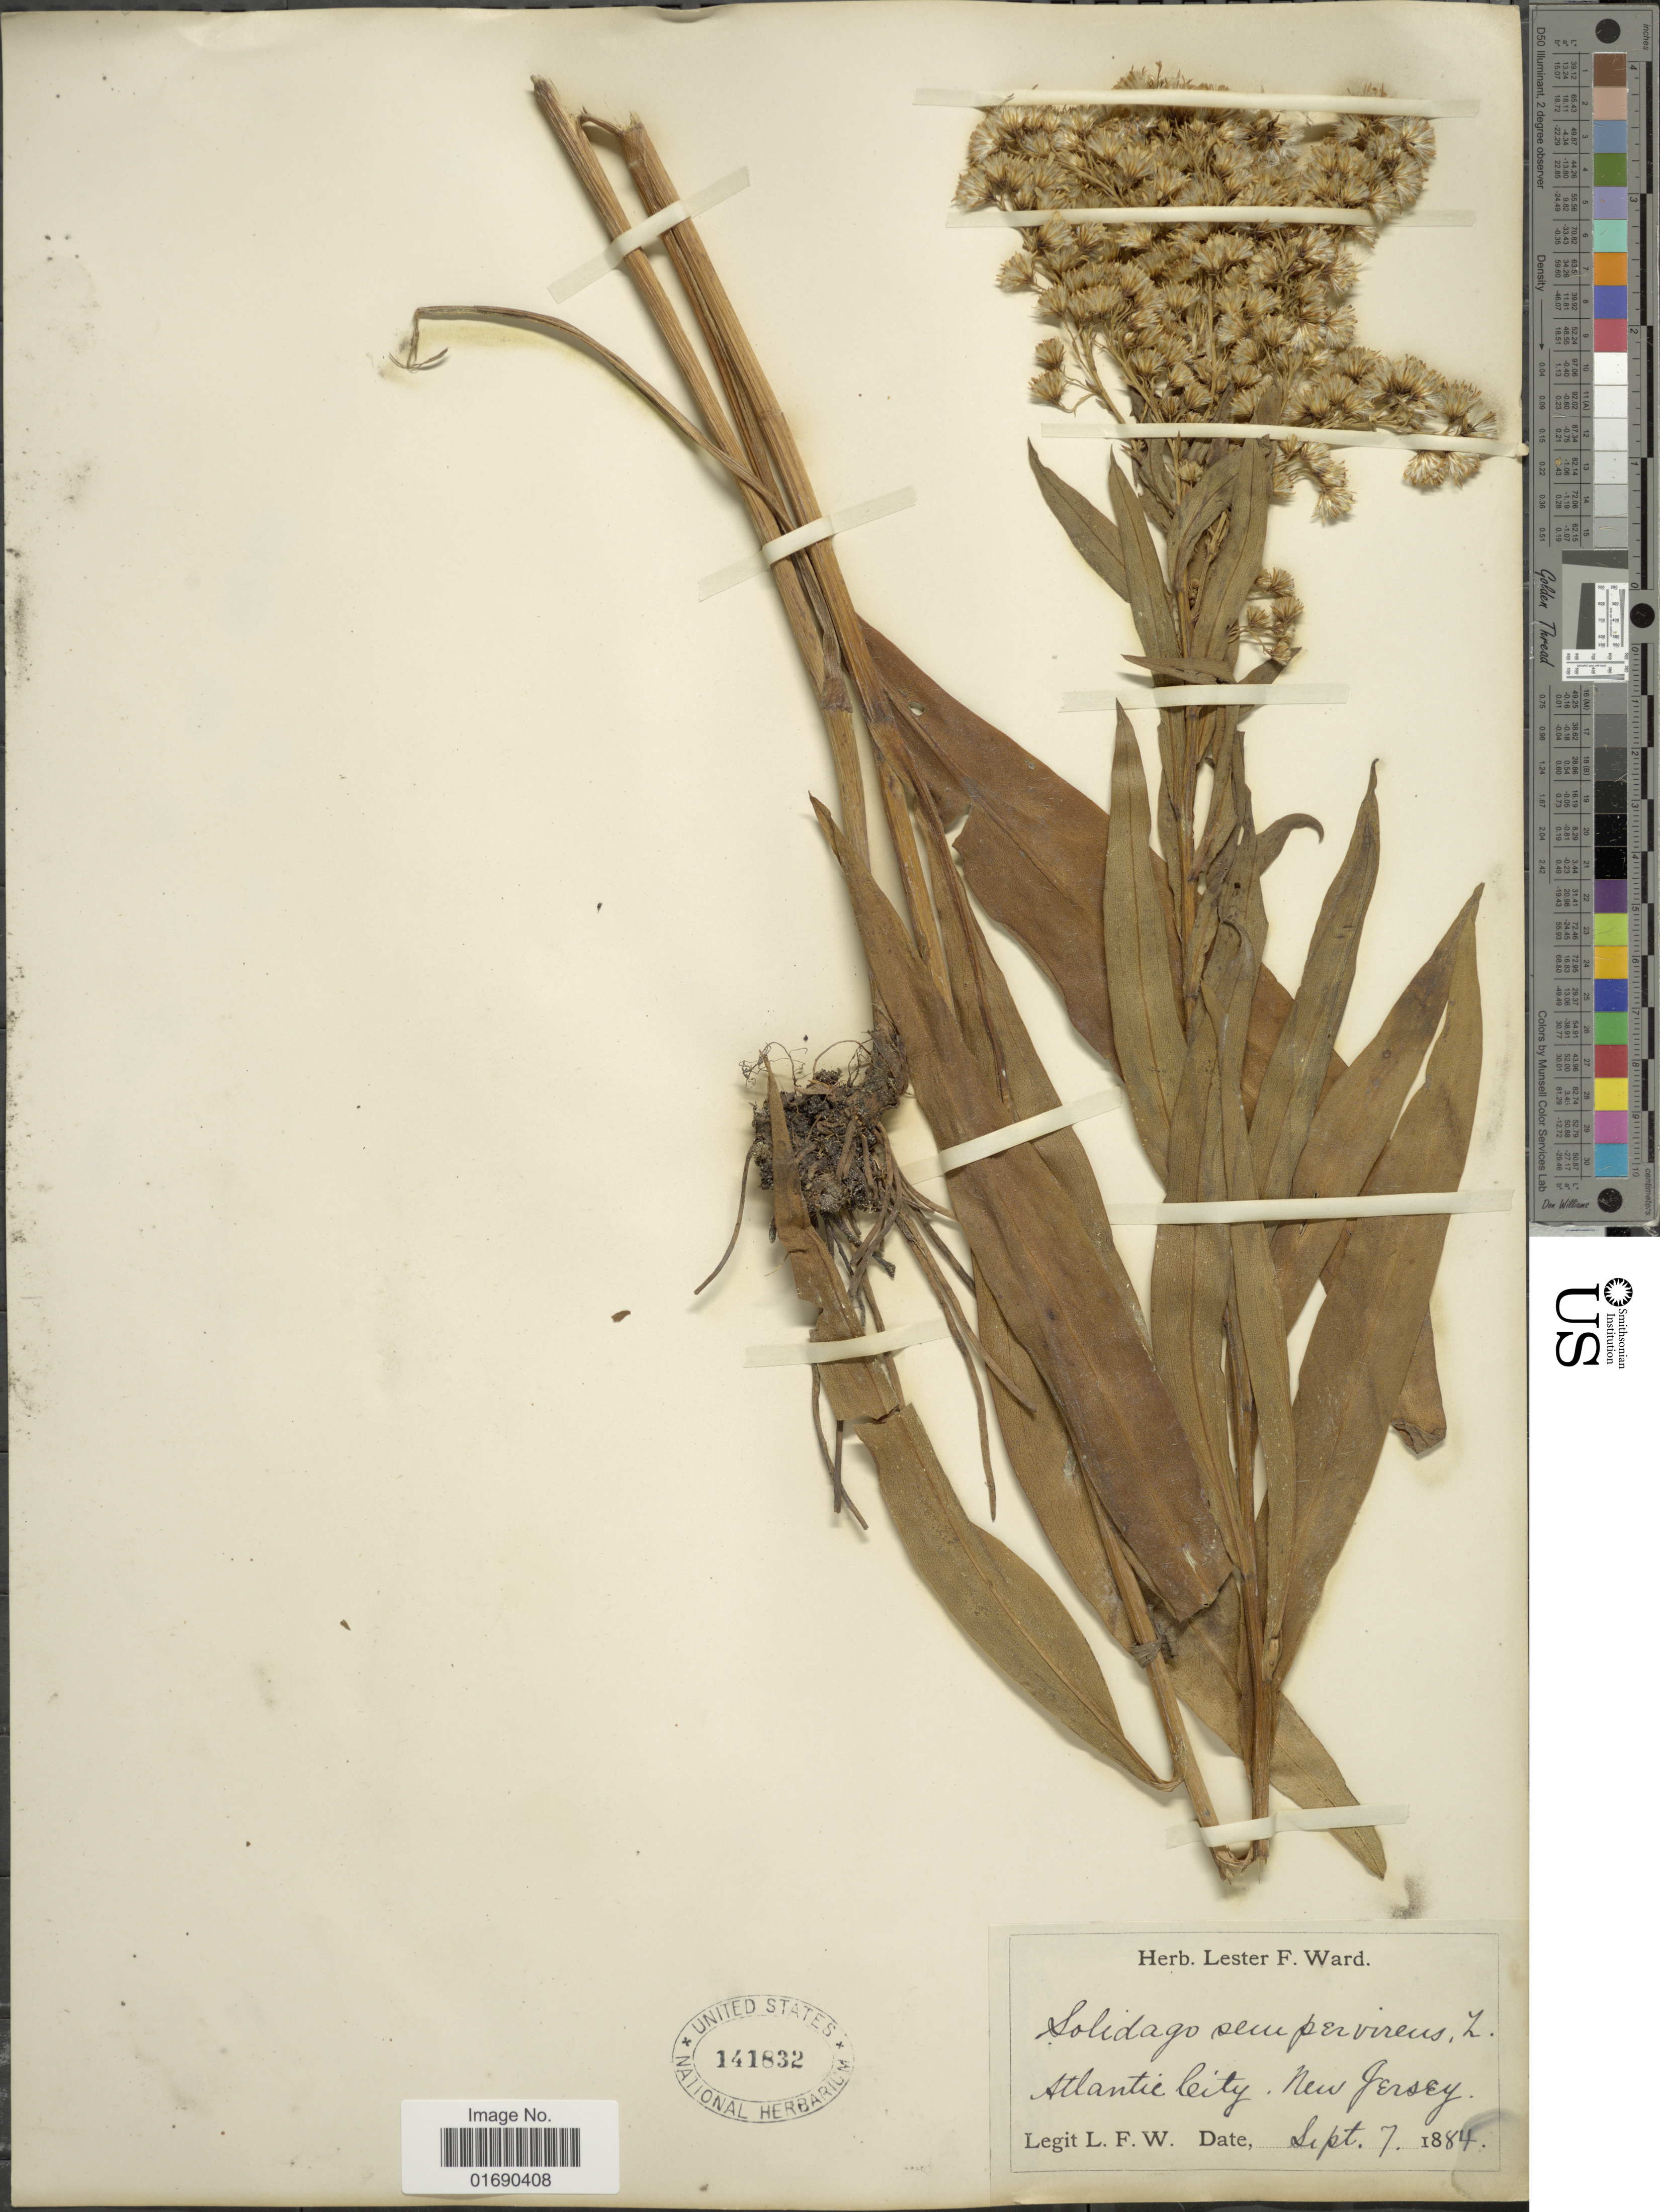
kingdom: Plantae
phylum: Tracheophyta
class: Magnoliopsida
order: Asterales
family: Asteraceae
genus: Solidago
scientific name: Solidago sempervirens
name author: L.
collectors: L. F. Ward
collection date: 1884-09-07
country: United States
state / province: New Jersey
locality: Atlantic City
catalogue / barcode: US 141832